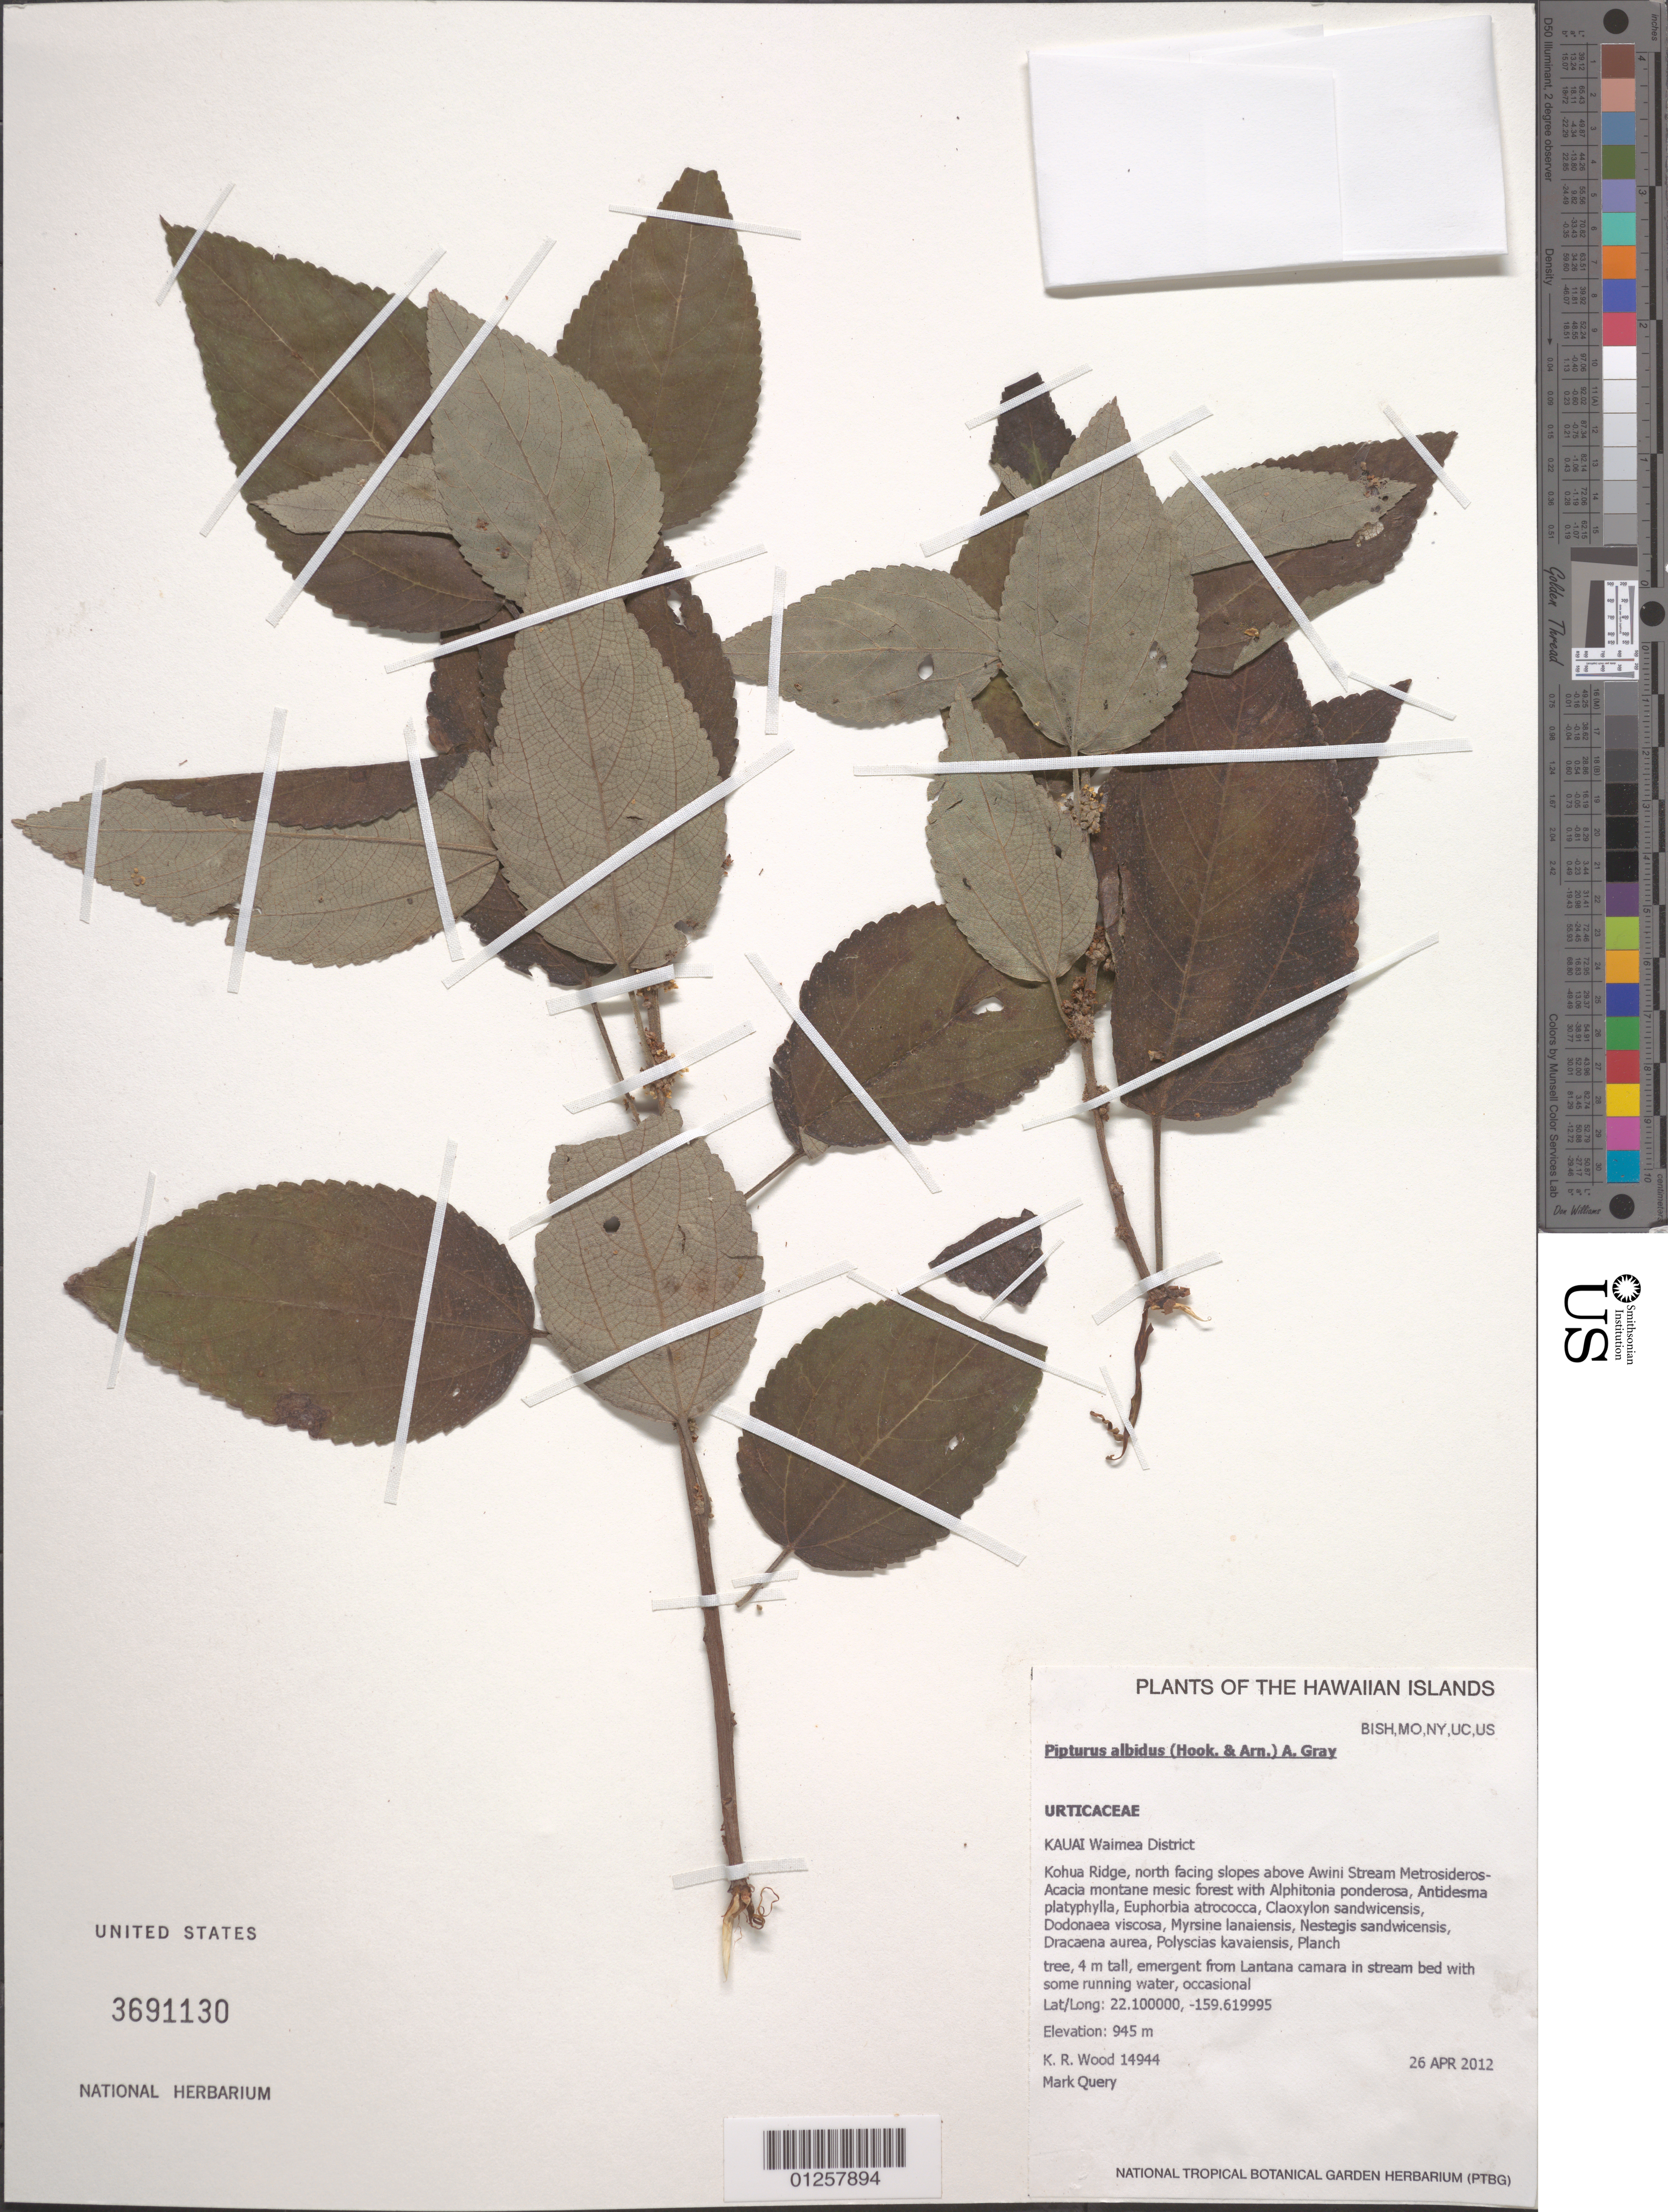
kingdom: Plantae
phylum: Tracheophyta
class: Magnoliopsida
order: Rosales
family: Urticaceae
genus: Pipturus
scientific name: Pipturus albidus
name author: (Hook. & Arn.) A. Gray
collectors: K. R. Wood & M. Query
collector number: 14944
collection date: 2012-04-26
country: United States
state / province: Hawaii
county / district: Kauai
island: Kaua'i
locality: Waimea District, Kohua Ridge, north facing slopes above Awini Stream.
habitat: Montane mesic fores, in stream bed with some running water.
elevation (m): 945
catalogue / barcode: US 3691130